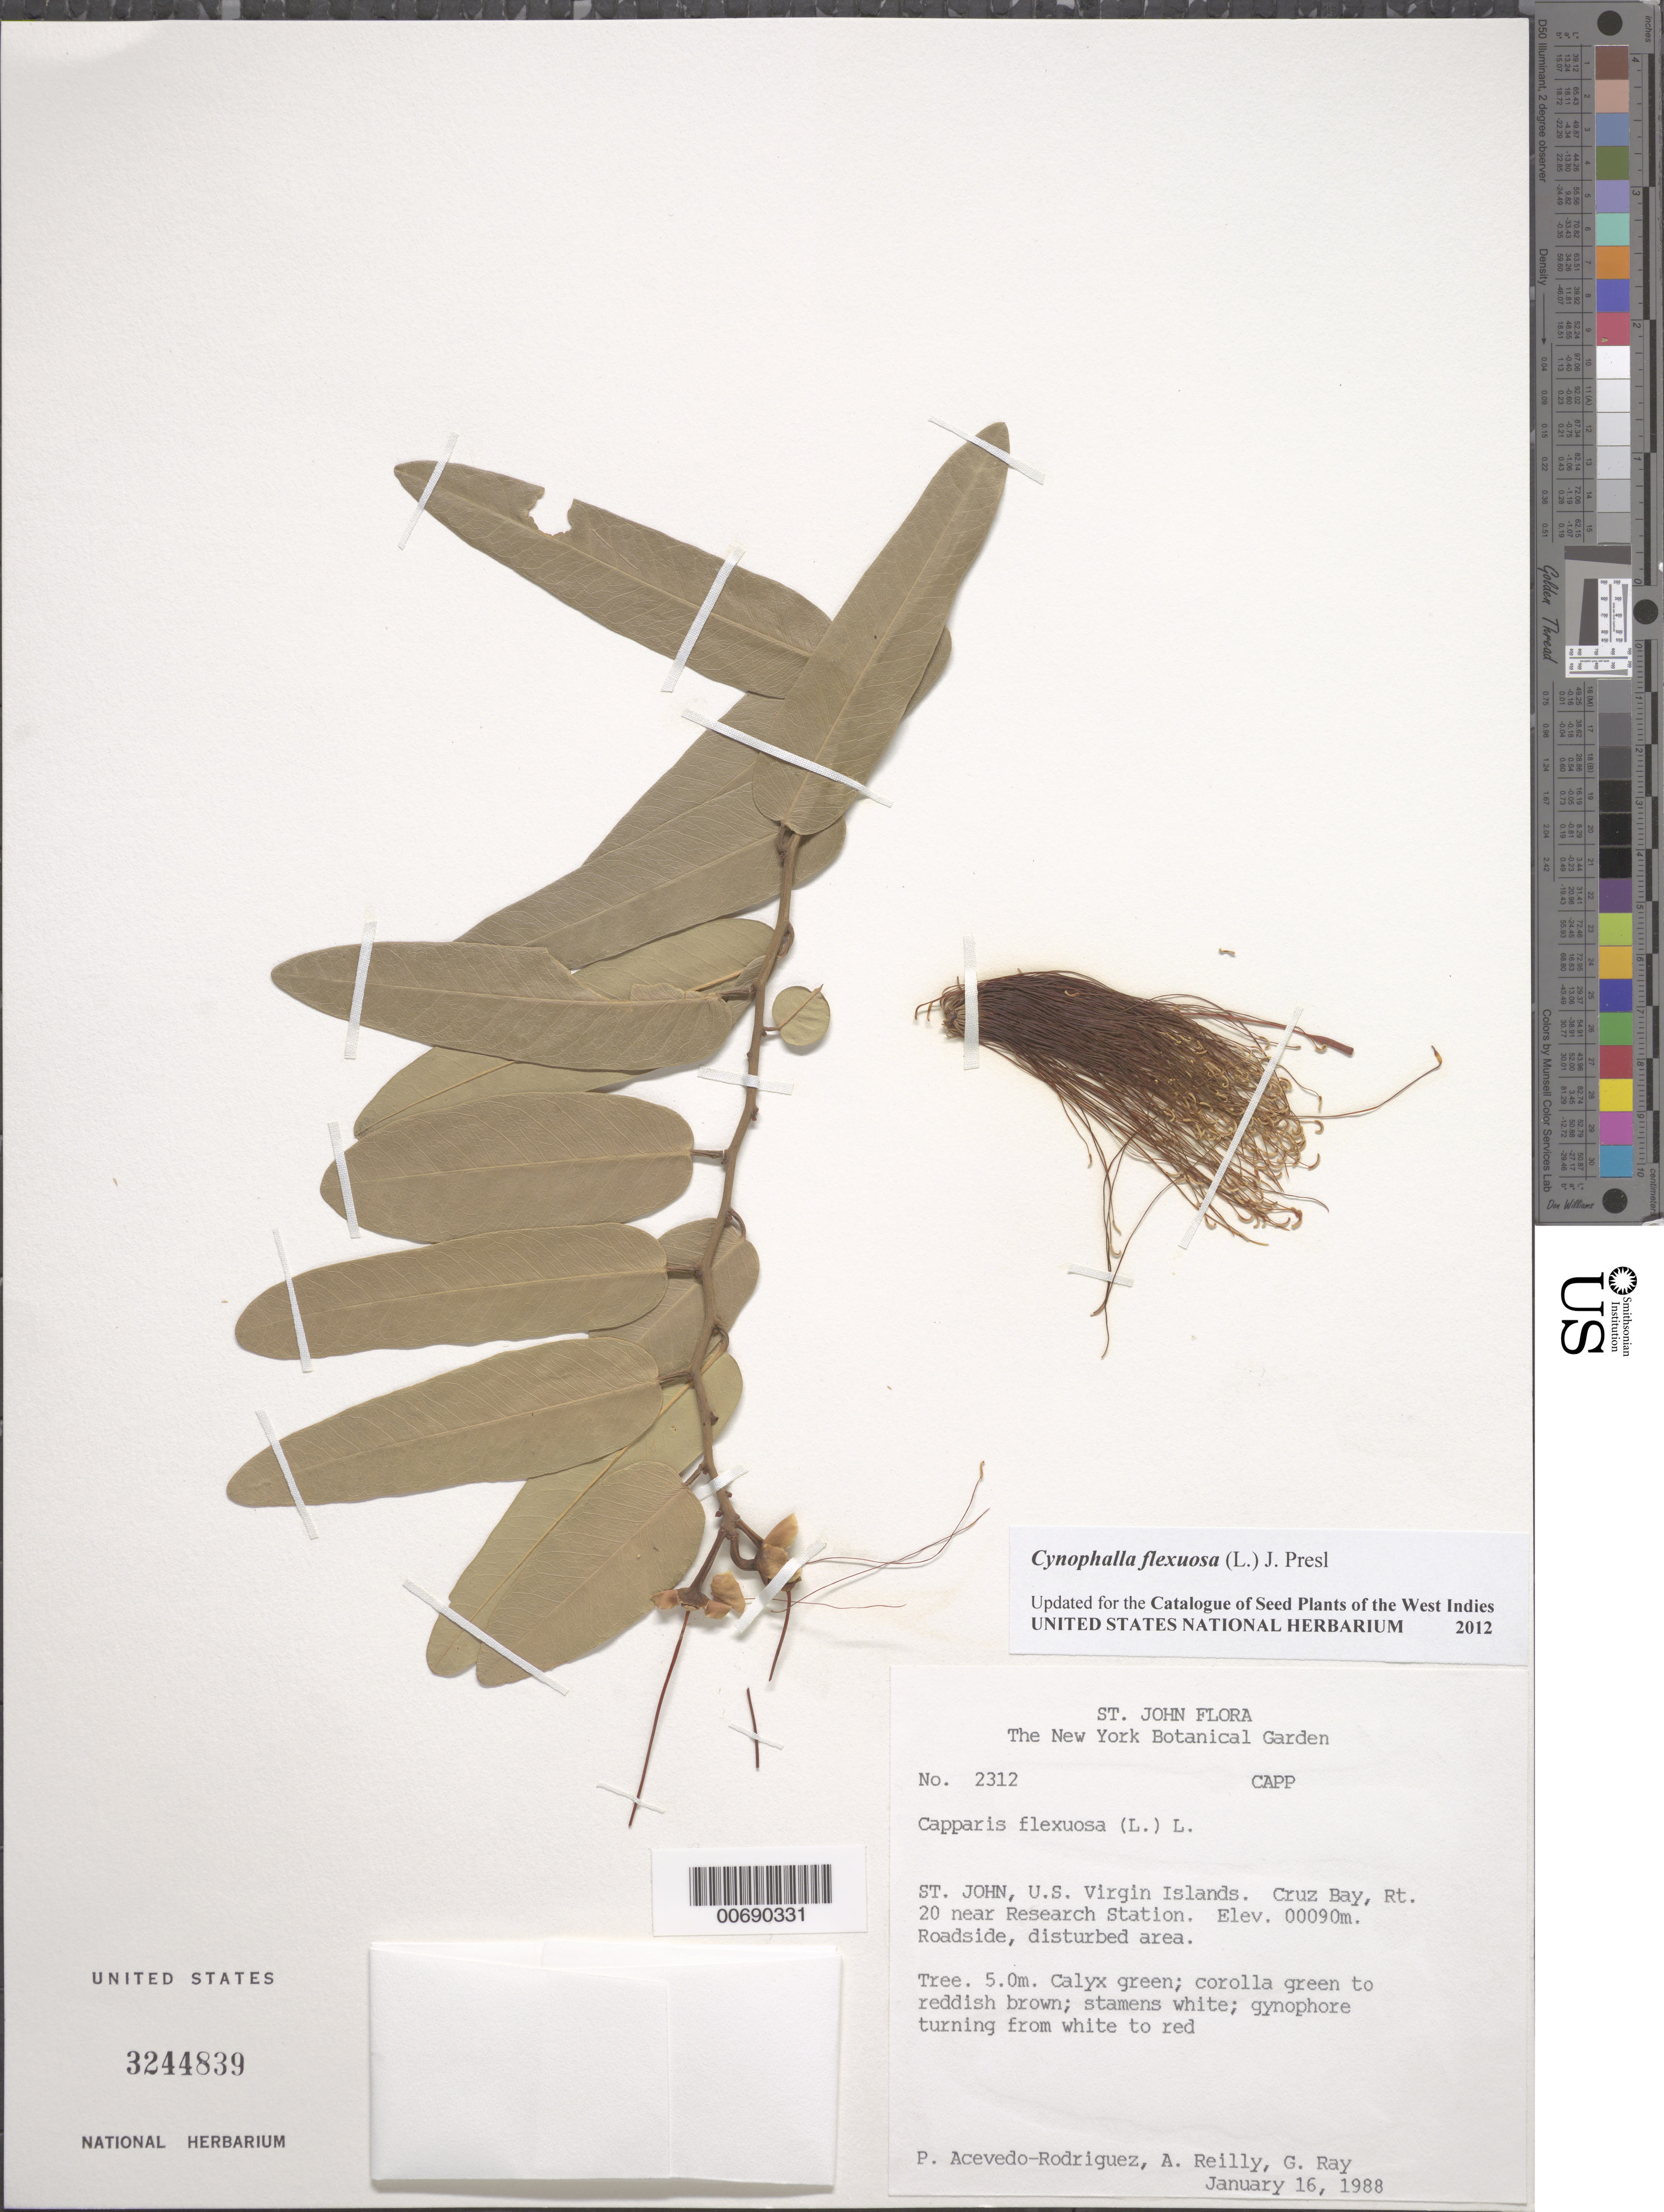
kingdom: Plantae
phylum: Tracheophyta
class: Magnoliopsida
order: Brassicales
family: Capparaceae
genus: Cynophalla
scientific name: Cynophalla flexuosa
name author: (L.) J. Presl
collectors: P. Acevedo-Rodr., A. Reilly & G. Ray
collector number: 2312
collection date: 1988-01-16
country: U.S. Virgin Islands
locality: St. John, U.S. Virgin Islands. Cruz Bay, Rt. 20 near Research Station.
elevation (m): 90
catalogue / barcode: US 3244839